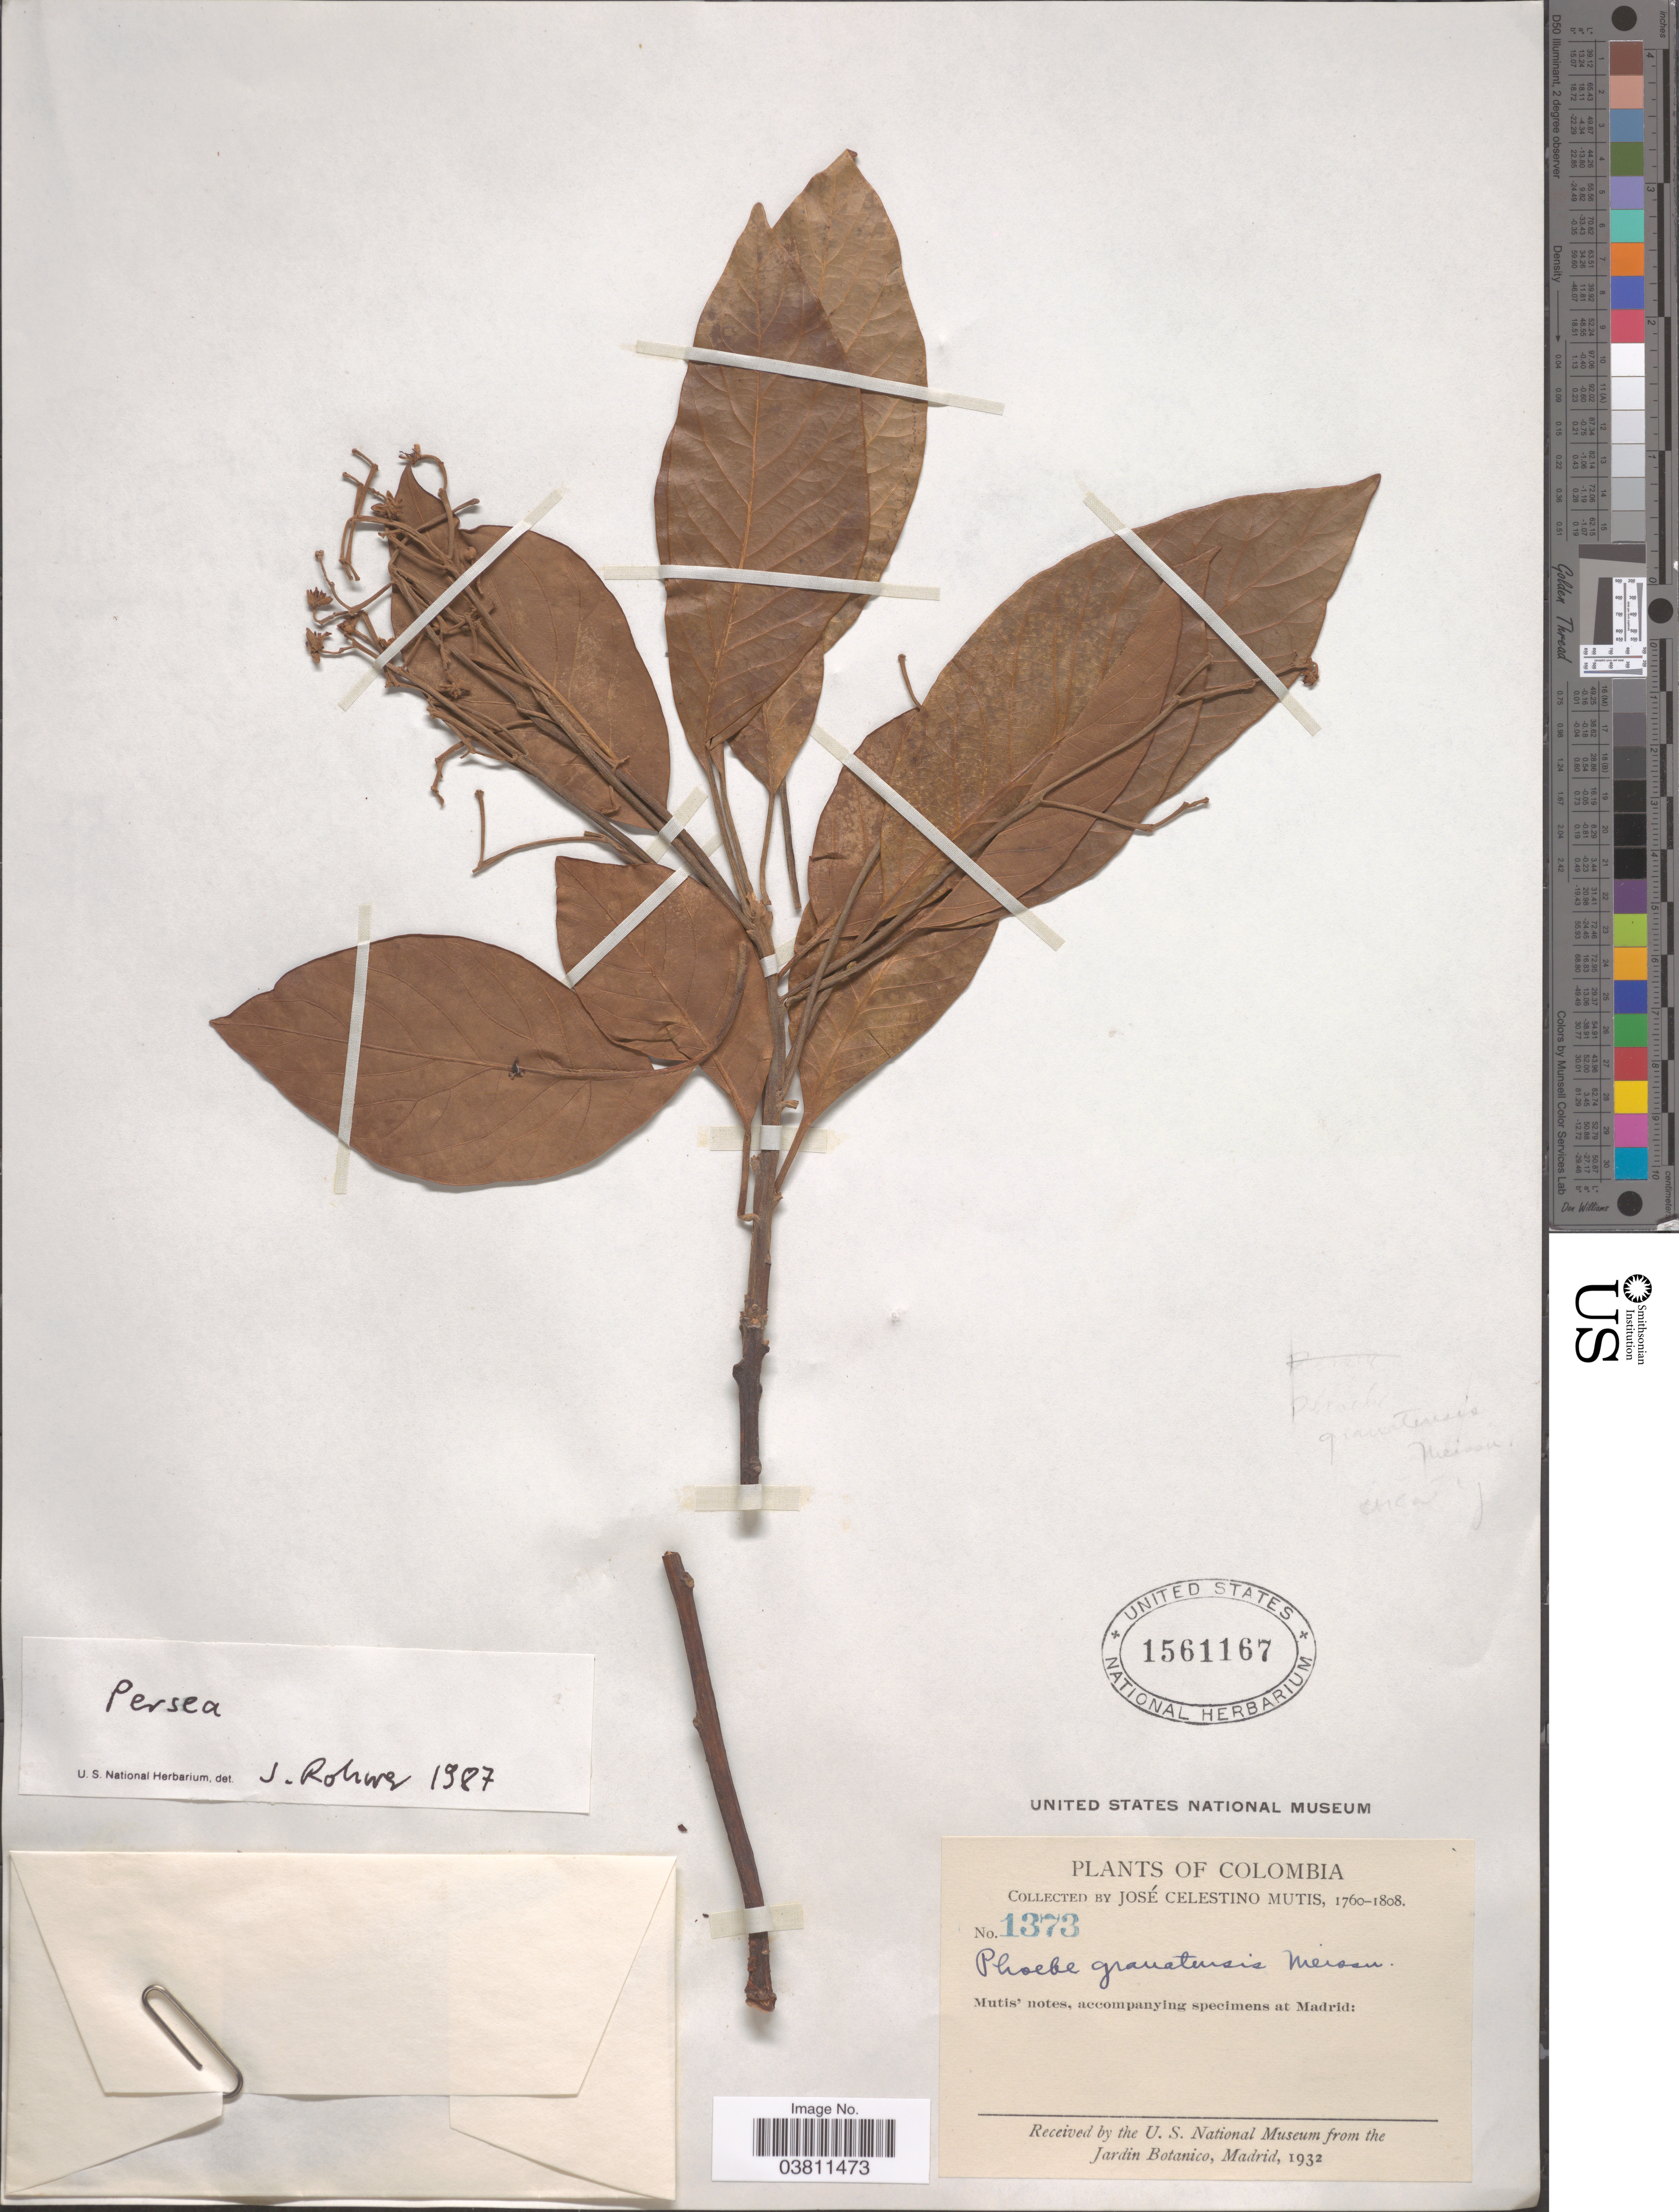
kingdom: Plantae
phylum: Tracheophyta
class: Magnoliopsida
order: Laurales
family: Lauraceae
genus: Persea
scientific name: Persea sp.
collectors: J. C. B. Mutis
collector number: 1373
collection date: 1760/1808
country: Colombia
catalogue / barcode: US 1561167